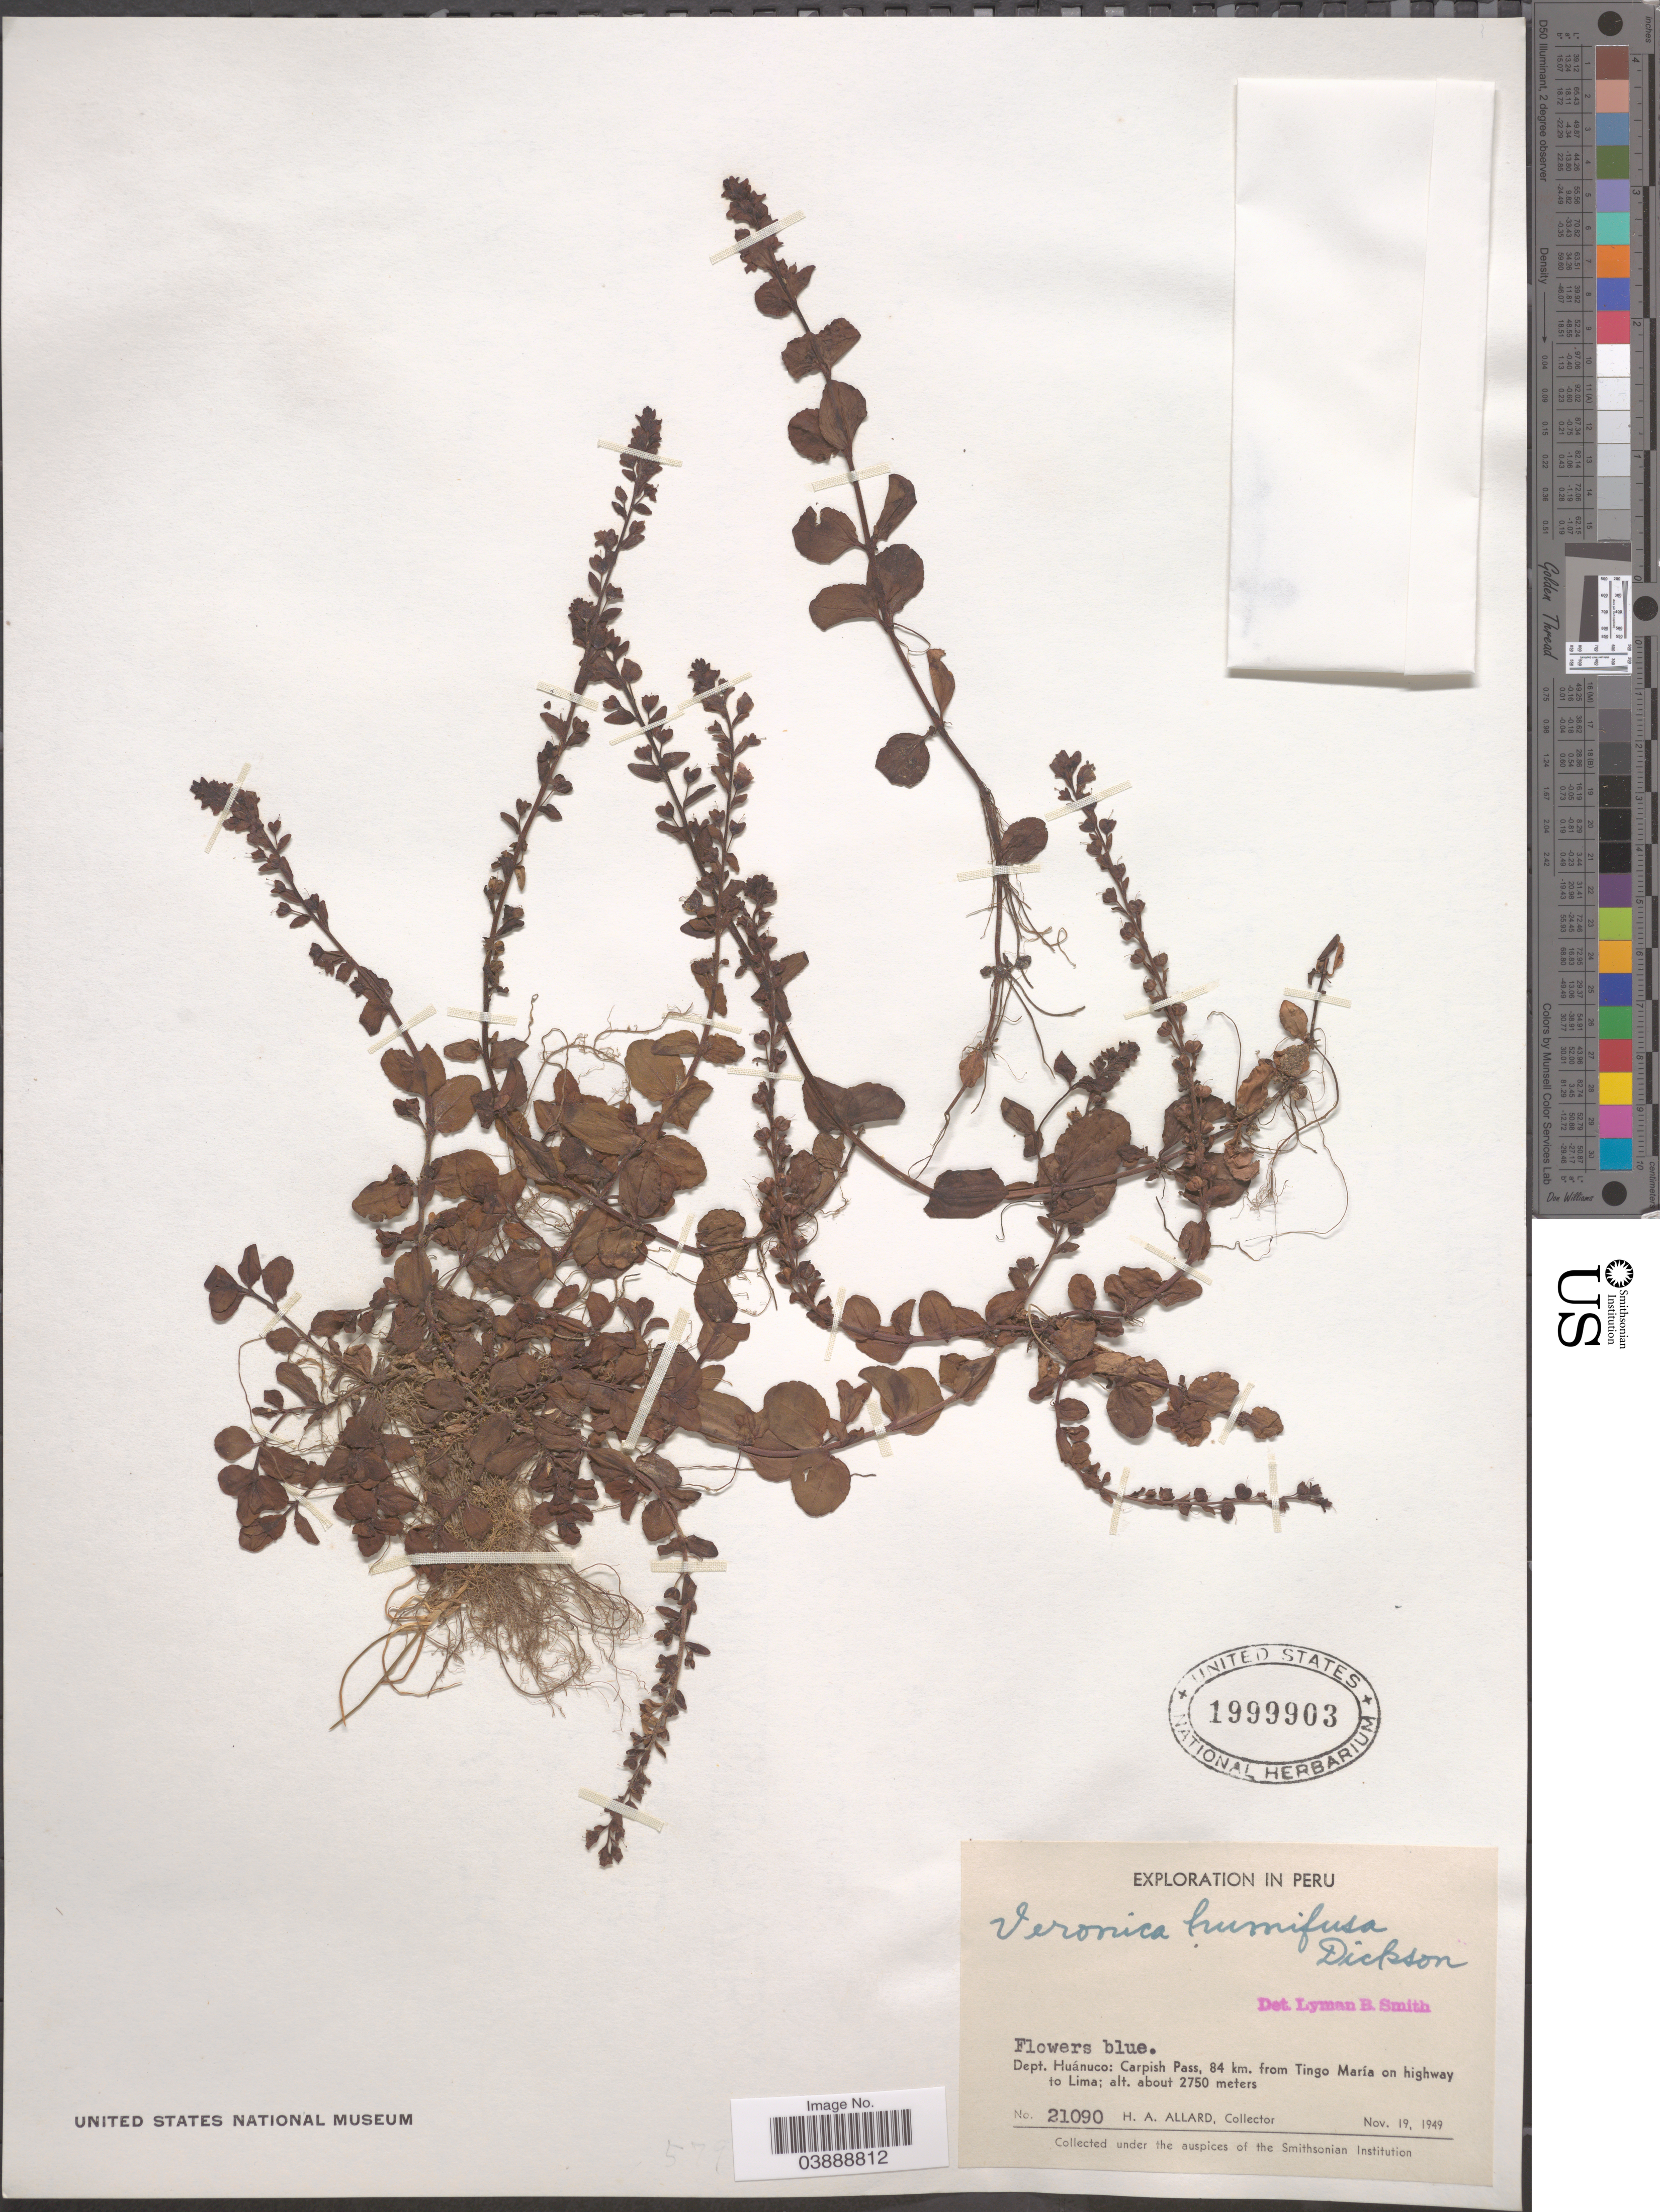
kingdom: Plantae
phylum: Tracheophyta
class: Magnoliopsida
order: Lamiales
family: Plantaginaceae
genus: Veronica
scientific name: Veronica serpyllifolia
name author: L.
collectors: H. A. Allard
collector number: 21090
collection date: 1949-11-19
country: Peru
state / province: Huánuco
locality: Dept. Huánuco: Carpish Pass, 84 km. from Tingo María on highway to Lima.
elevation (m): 2750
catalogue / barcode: US 1999903